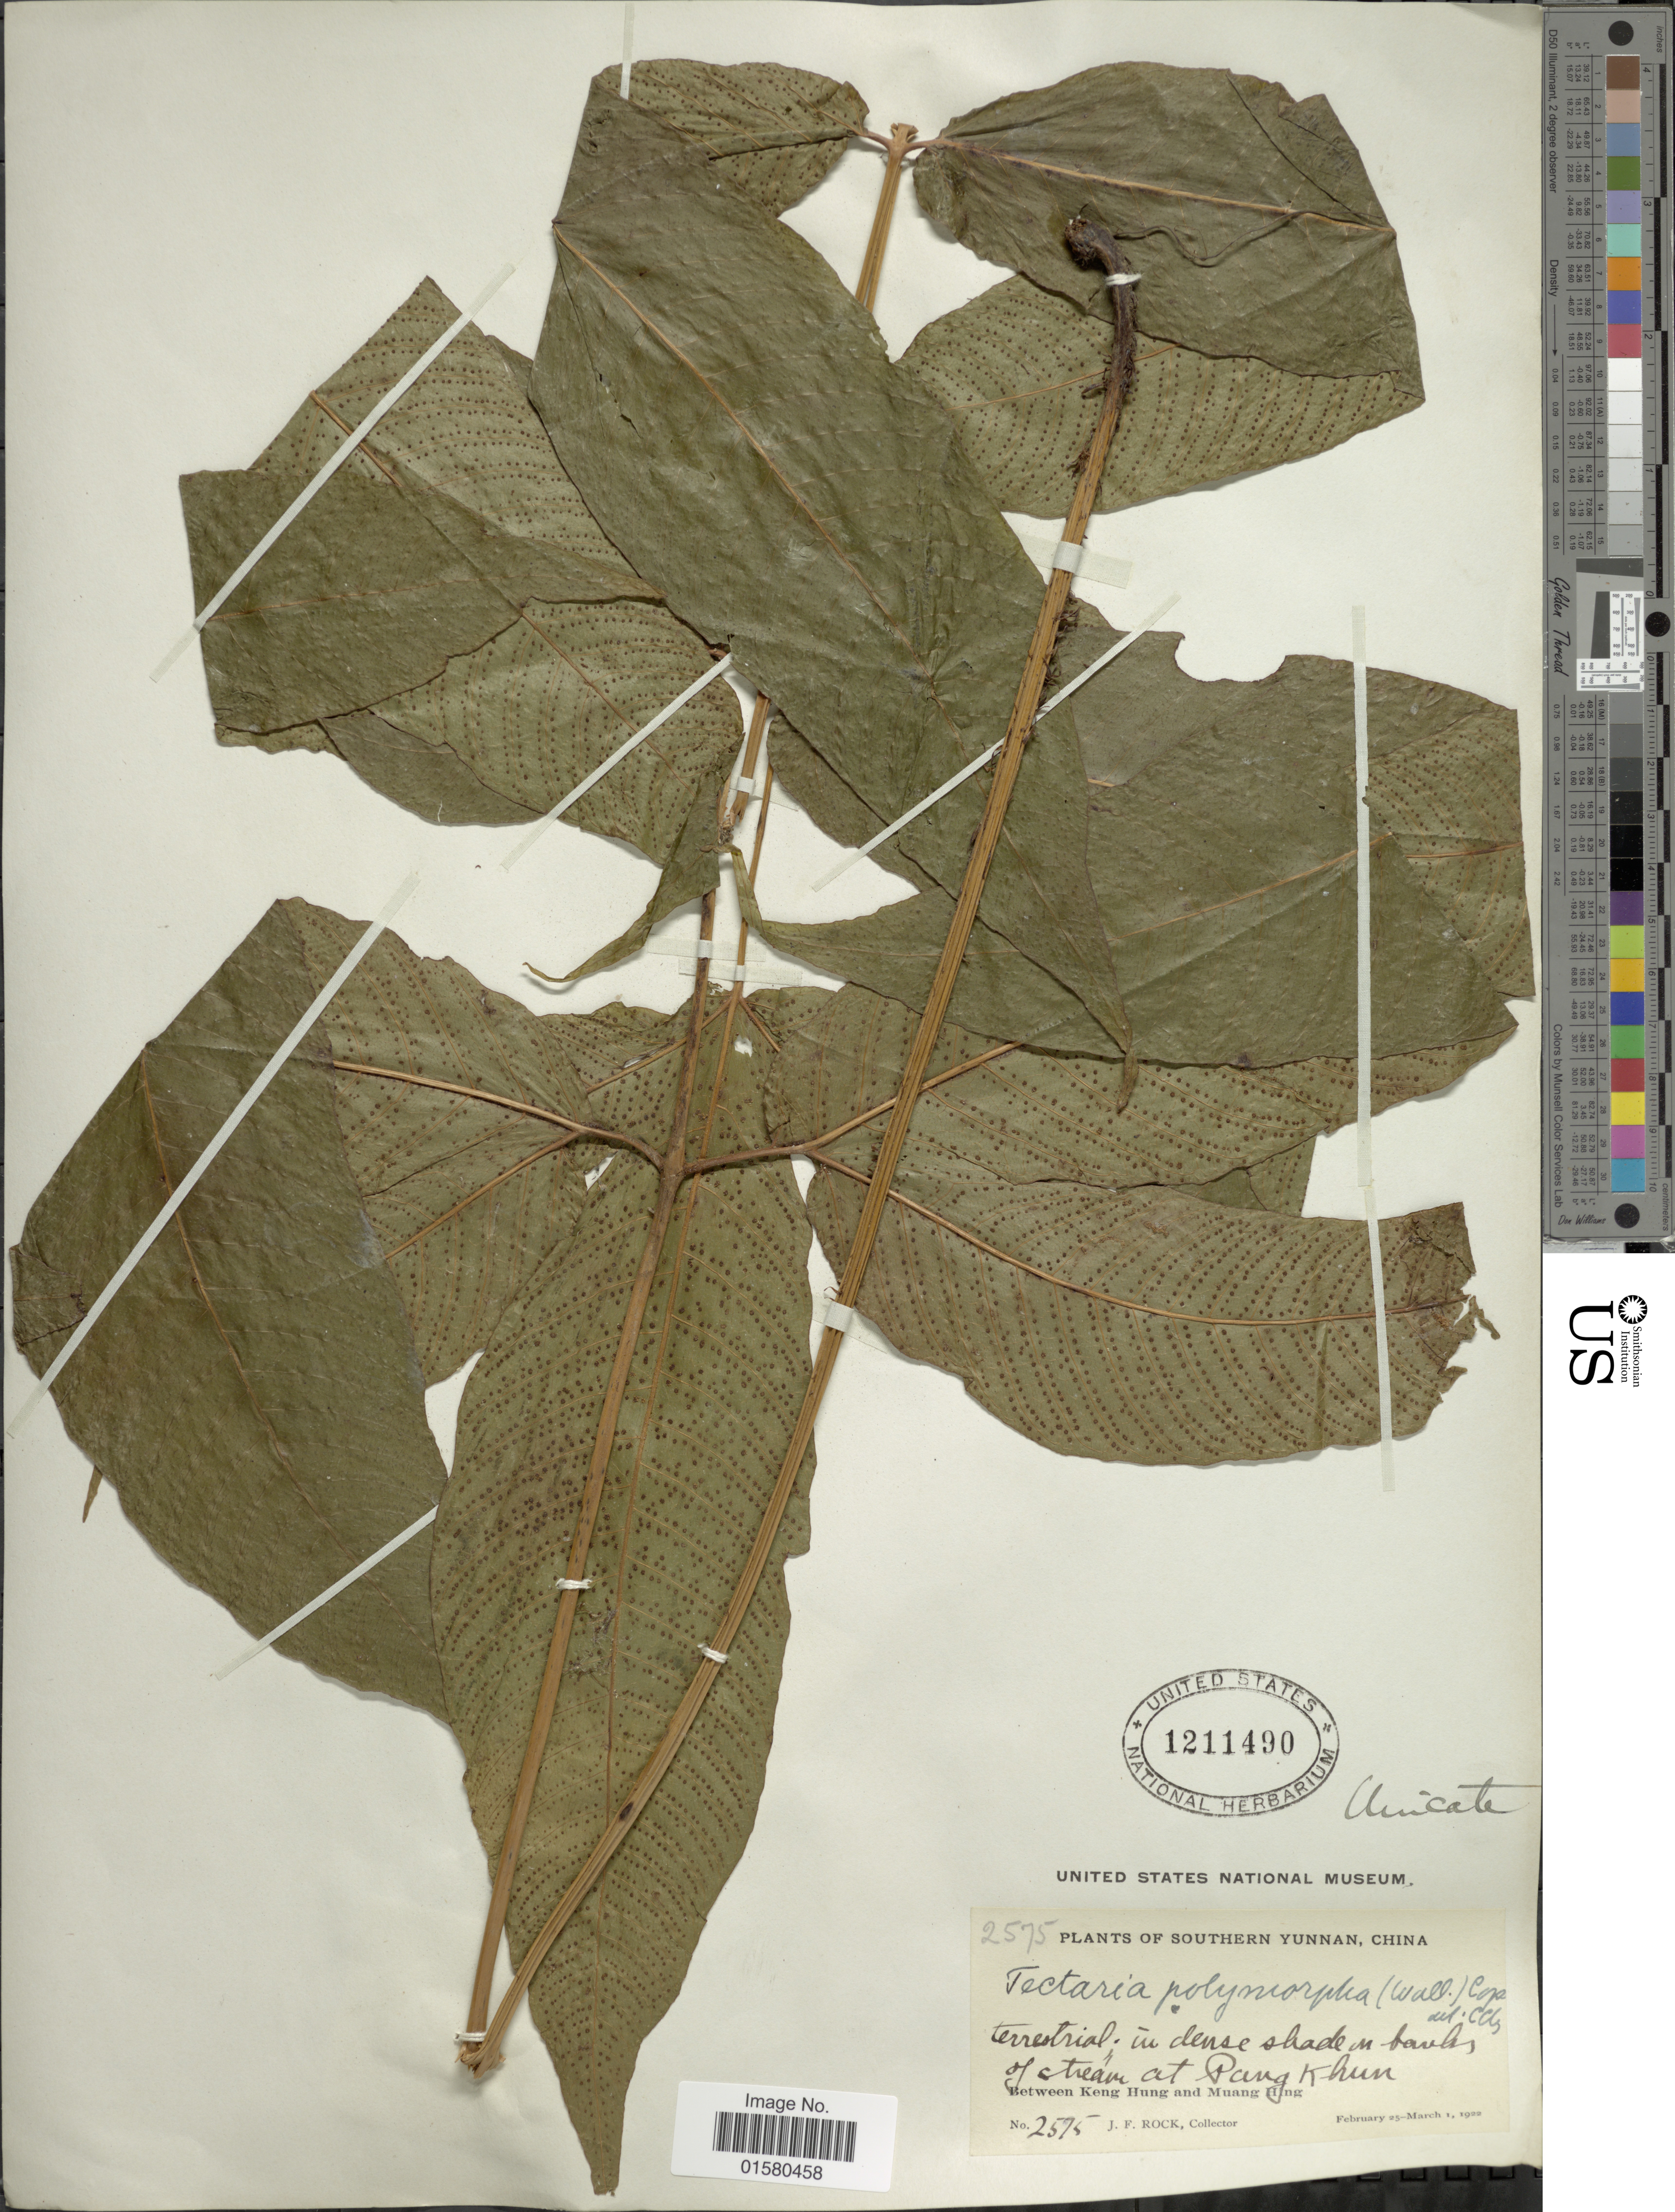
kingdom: Plantae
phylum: Tracheophyta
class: Polypodiopsida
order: Polypodiales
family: Tectariaceae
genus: Tectaria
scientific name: Tectaria polymorpha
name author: (Wall. ex Hook.) Copel.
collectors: J. Rock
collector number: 2575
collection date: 1922-02-25/1922-03-01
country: China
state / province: Yunnan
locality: Southern Yunnan, china, Terrestrial in dense shade in banks of stream near Pang Khun, Between Keng Hung and Muang Hing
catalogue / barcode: US 1211490